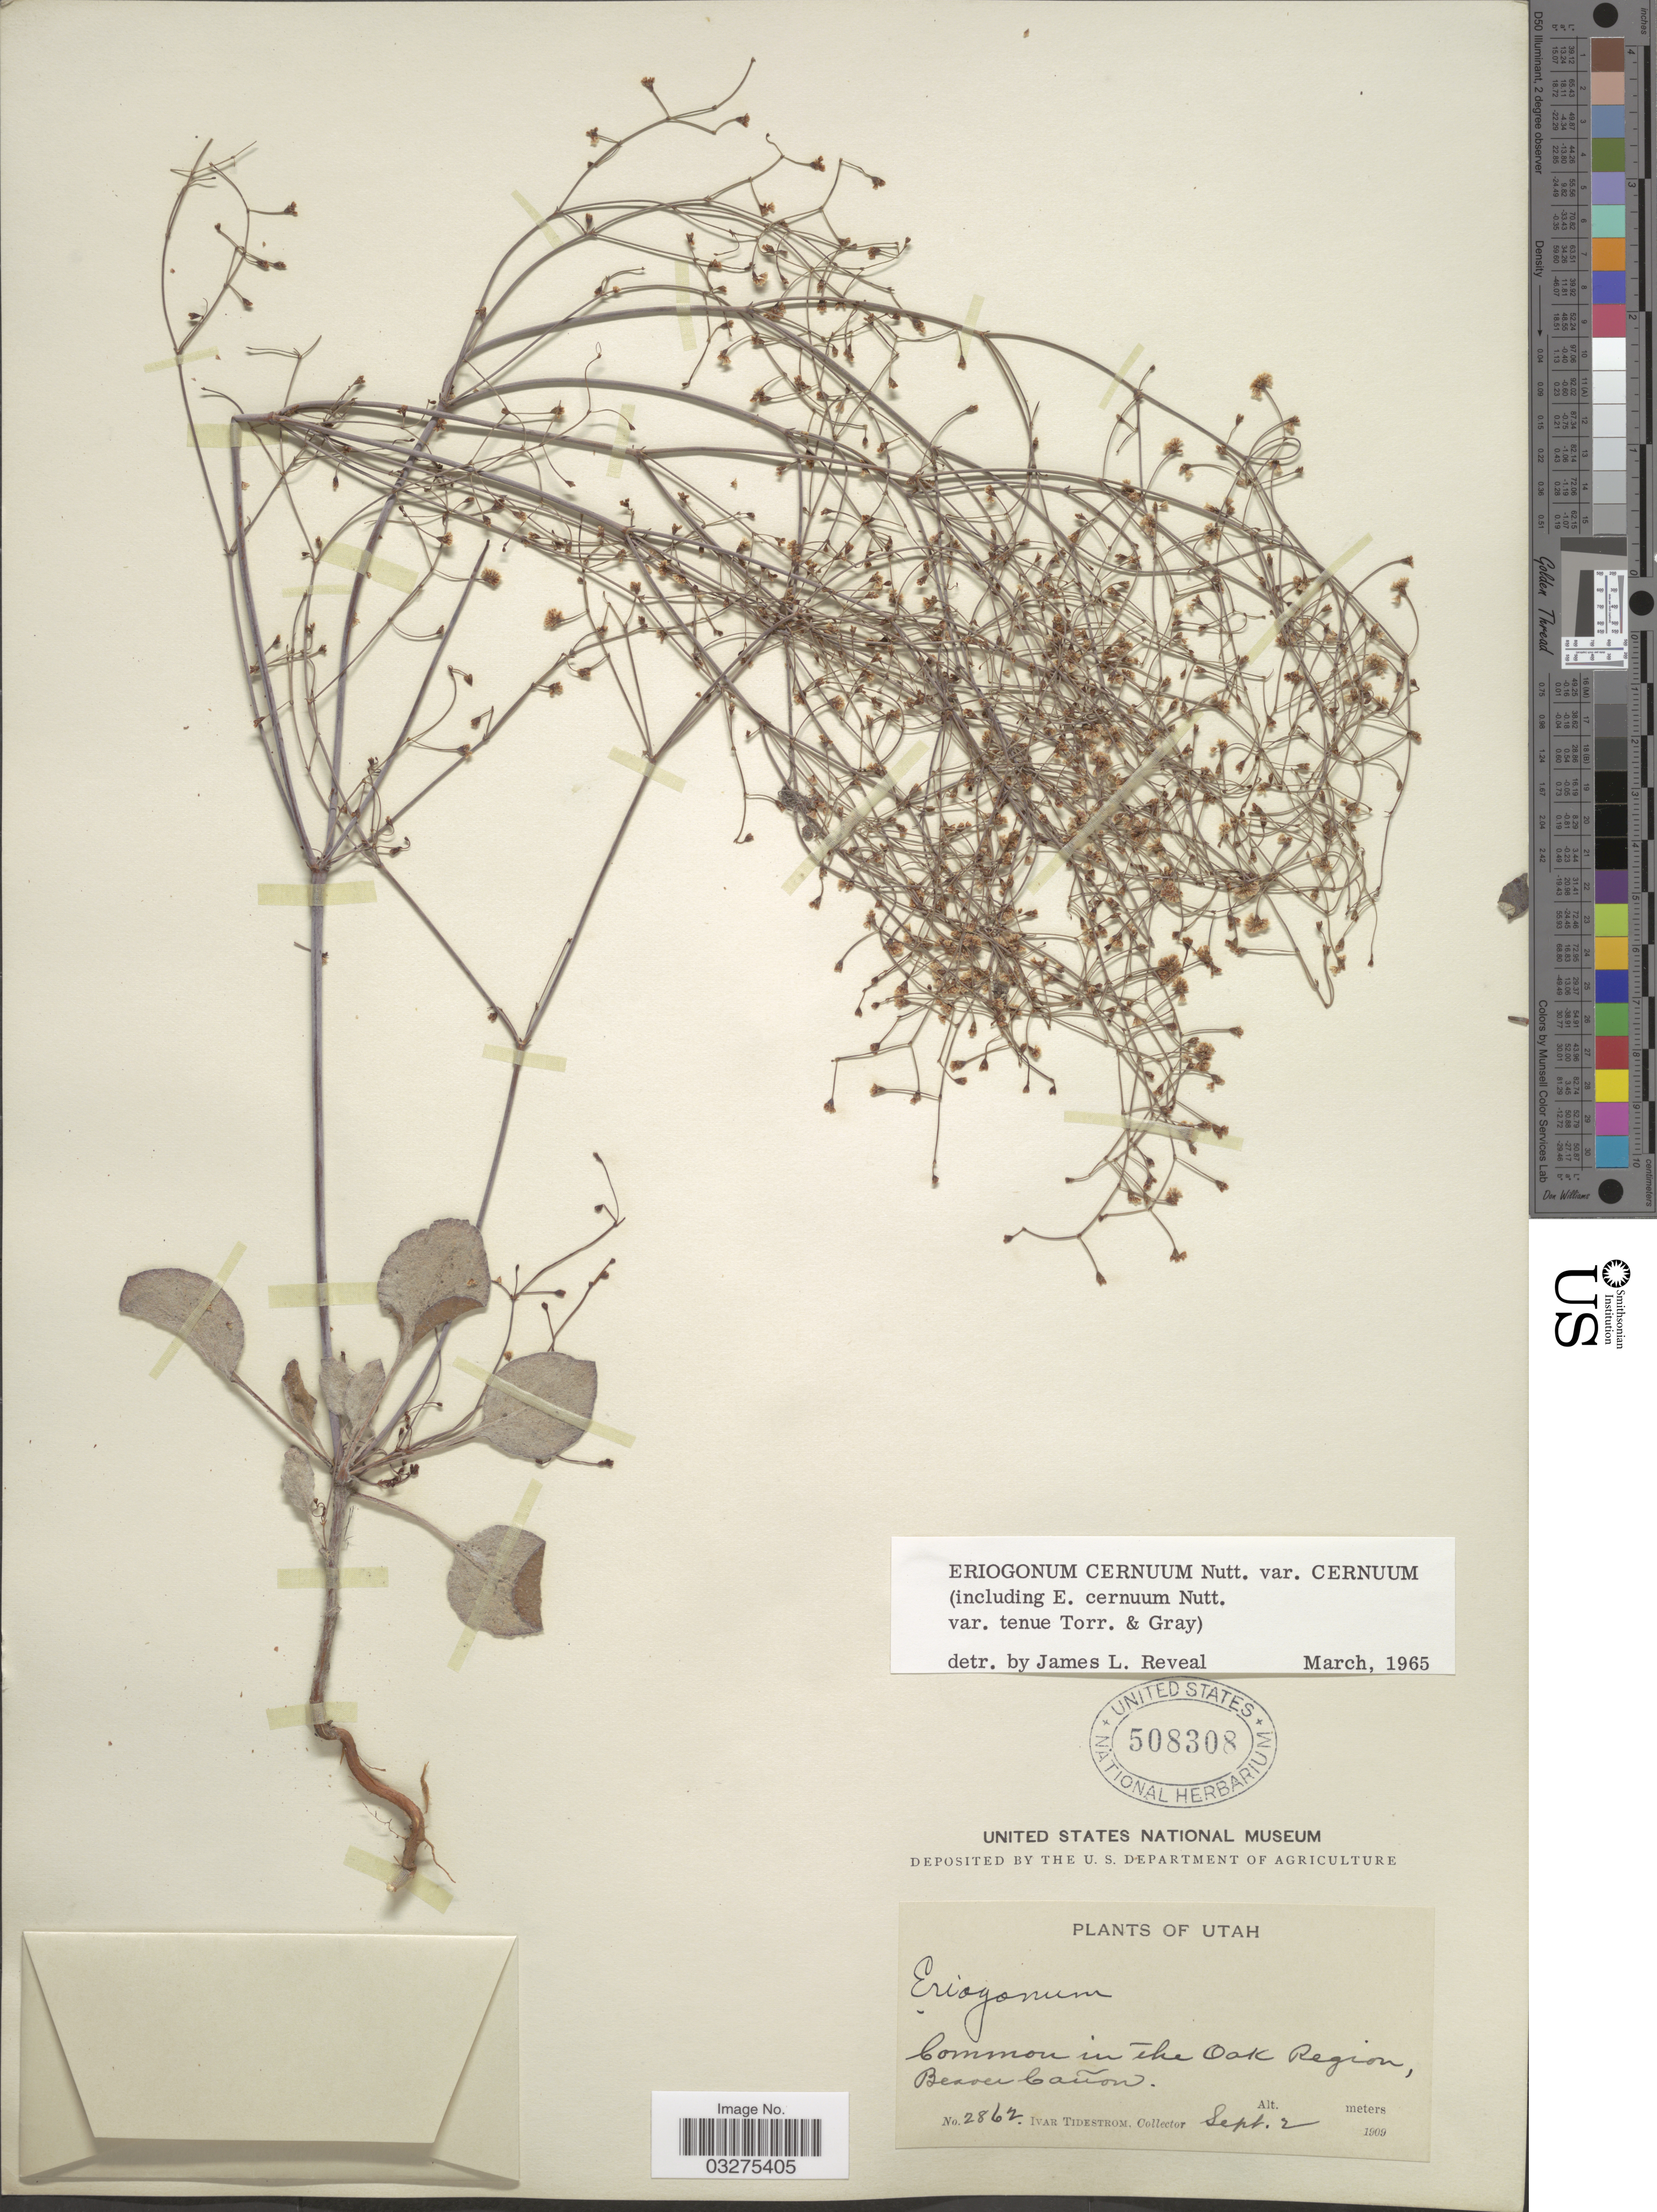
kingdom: Plantae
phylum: Tracheophyta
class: Magnoliopsida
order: Caryophyllales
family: Polygonaceae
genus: Eriogonum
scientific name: Eriogonum cernuum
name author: Nutt.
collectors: I. F. Tidestrom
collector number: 2862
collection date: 1909-09-02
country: United States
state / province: Utah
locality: Common in the Oak Region, Beaver Cañon.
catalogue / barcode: US 508308